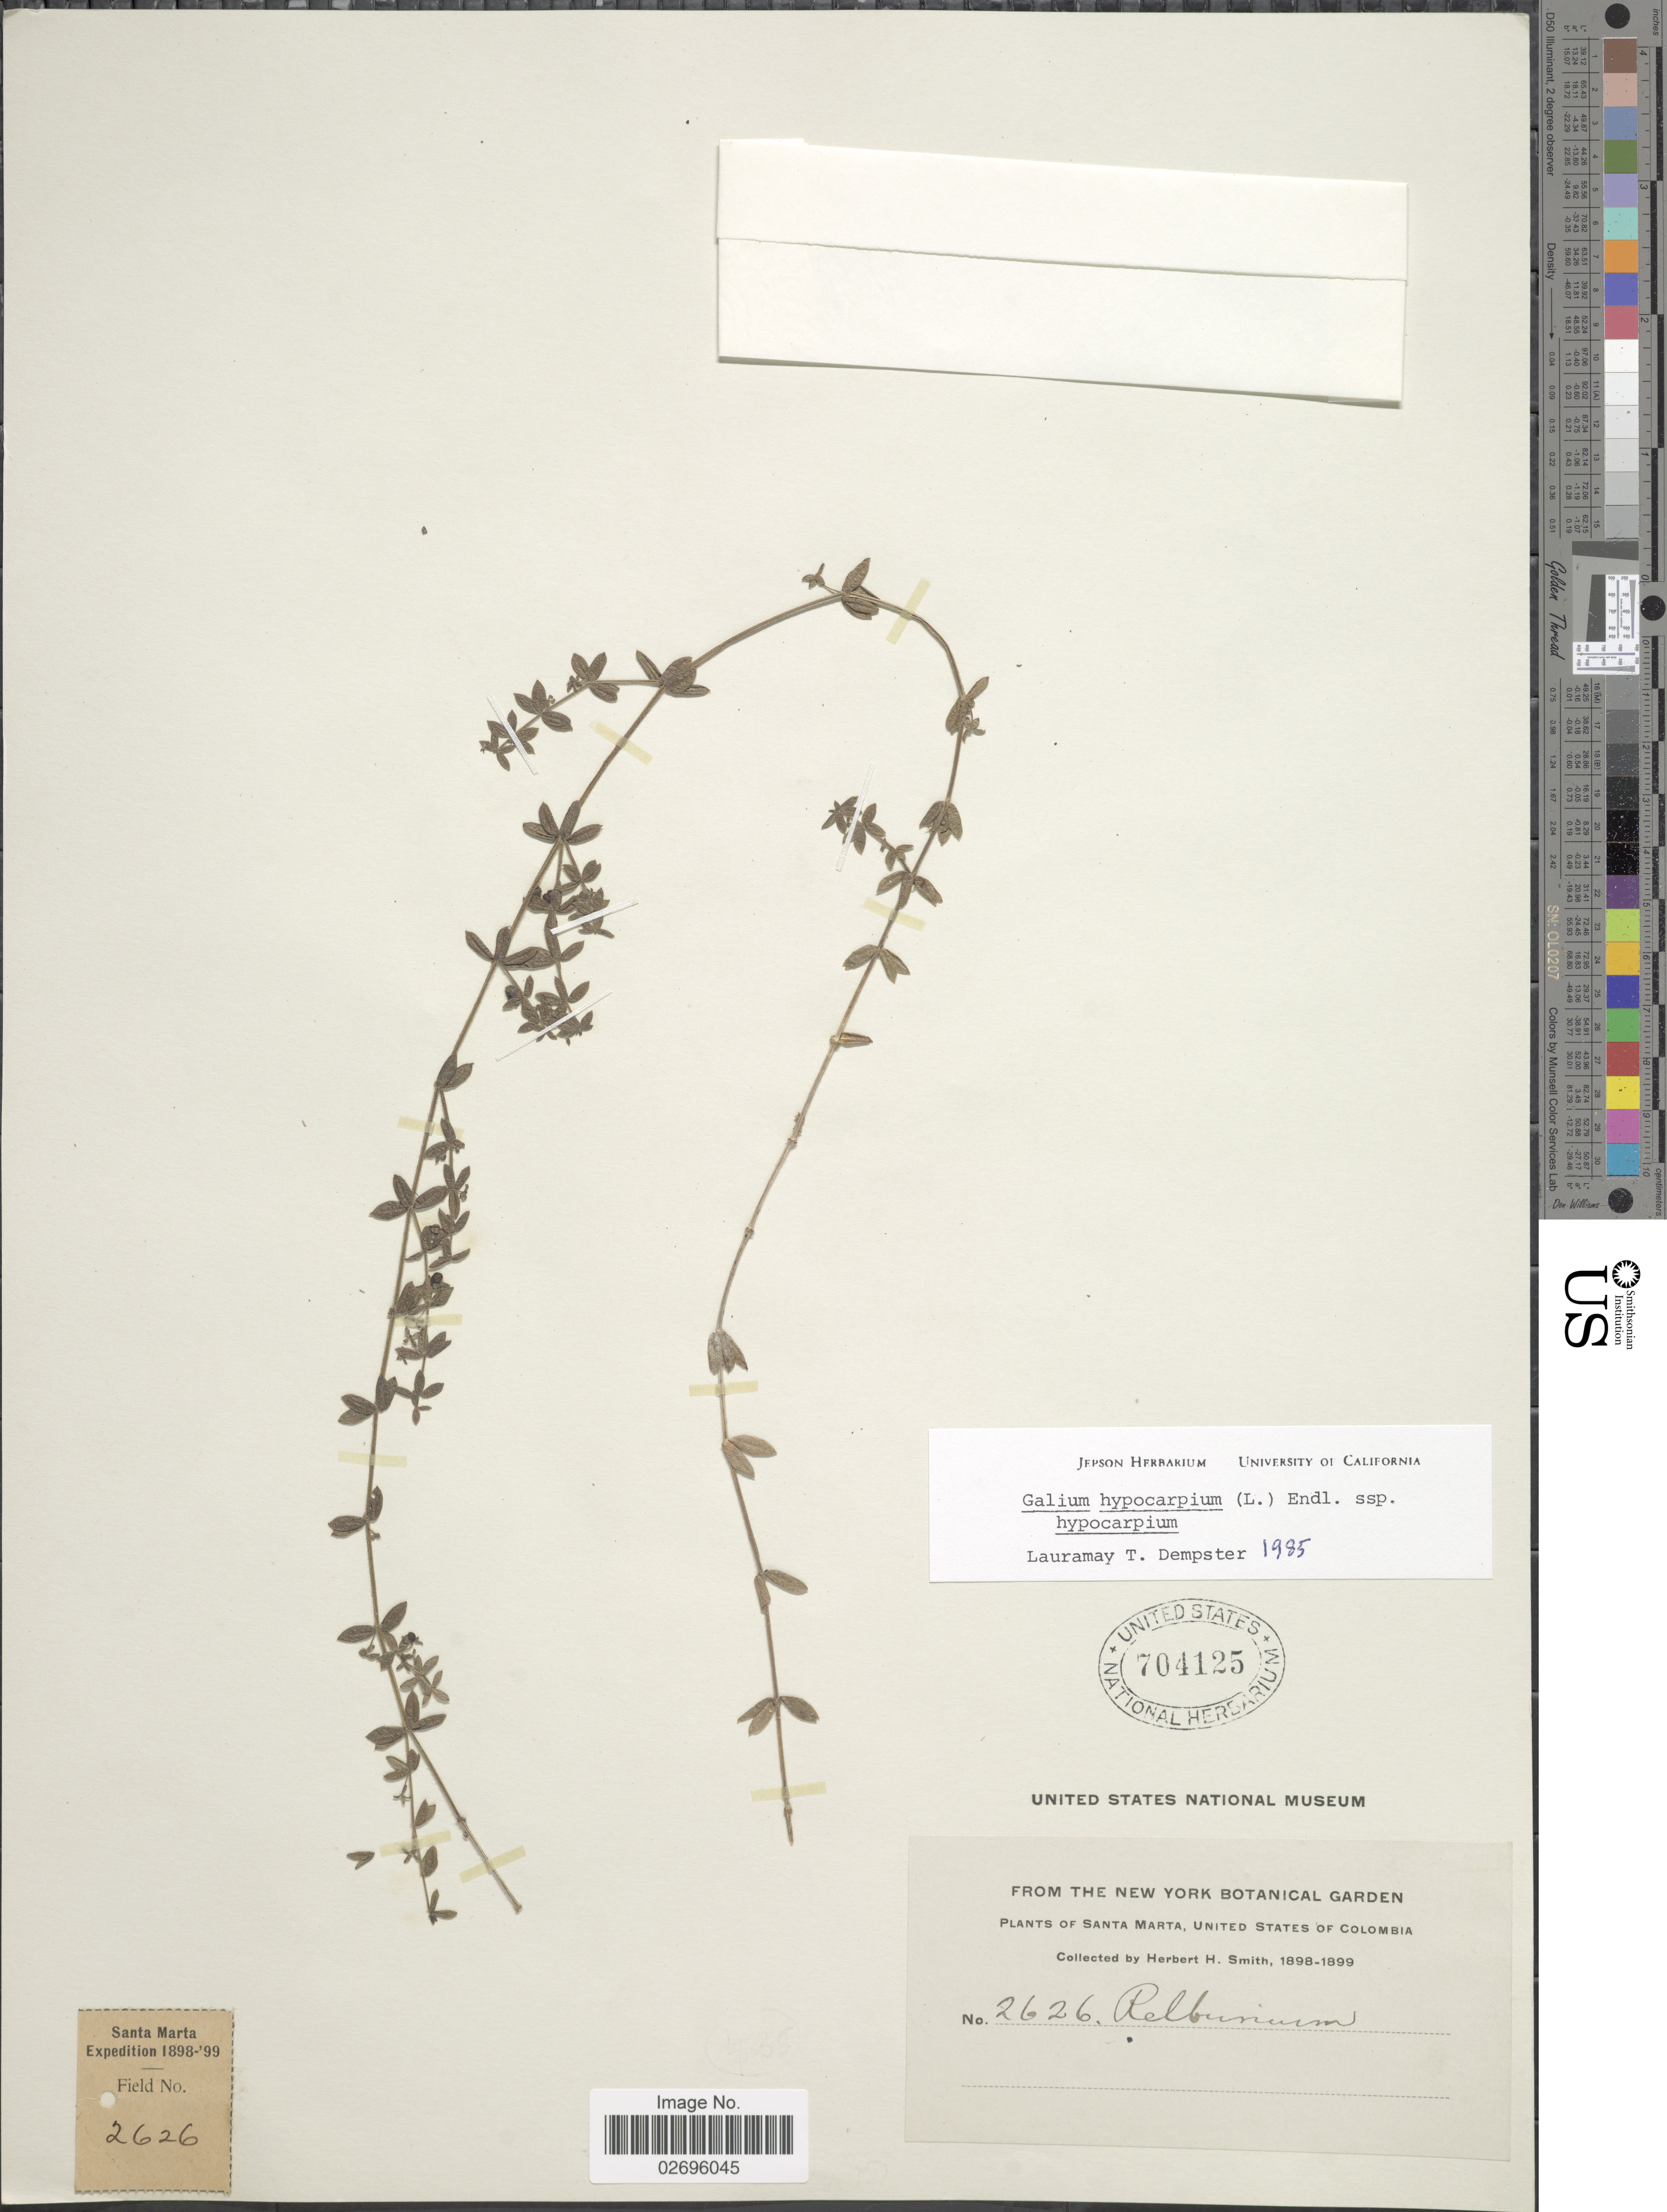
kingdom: Plantae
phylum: Tracheophyta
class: Magnoliopsida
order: Gentianales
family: Rubiaceae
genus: Galium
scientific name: Galium hypocarpium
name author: (L.) Endl. ex Griseb.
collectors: Herbert H. Smith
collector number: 2626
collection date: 1898/1899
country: Colombia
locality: Santa Marta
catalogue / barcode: US 704125